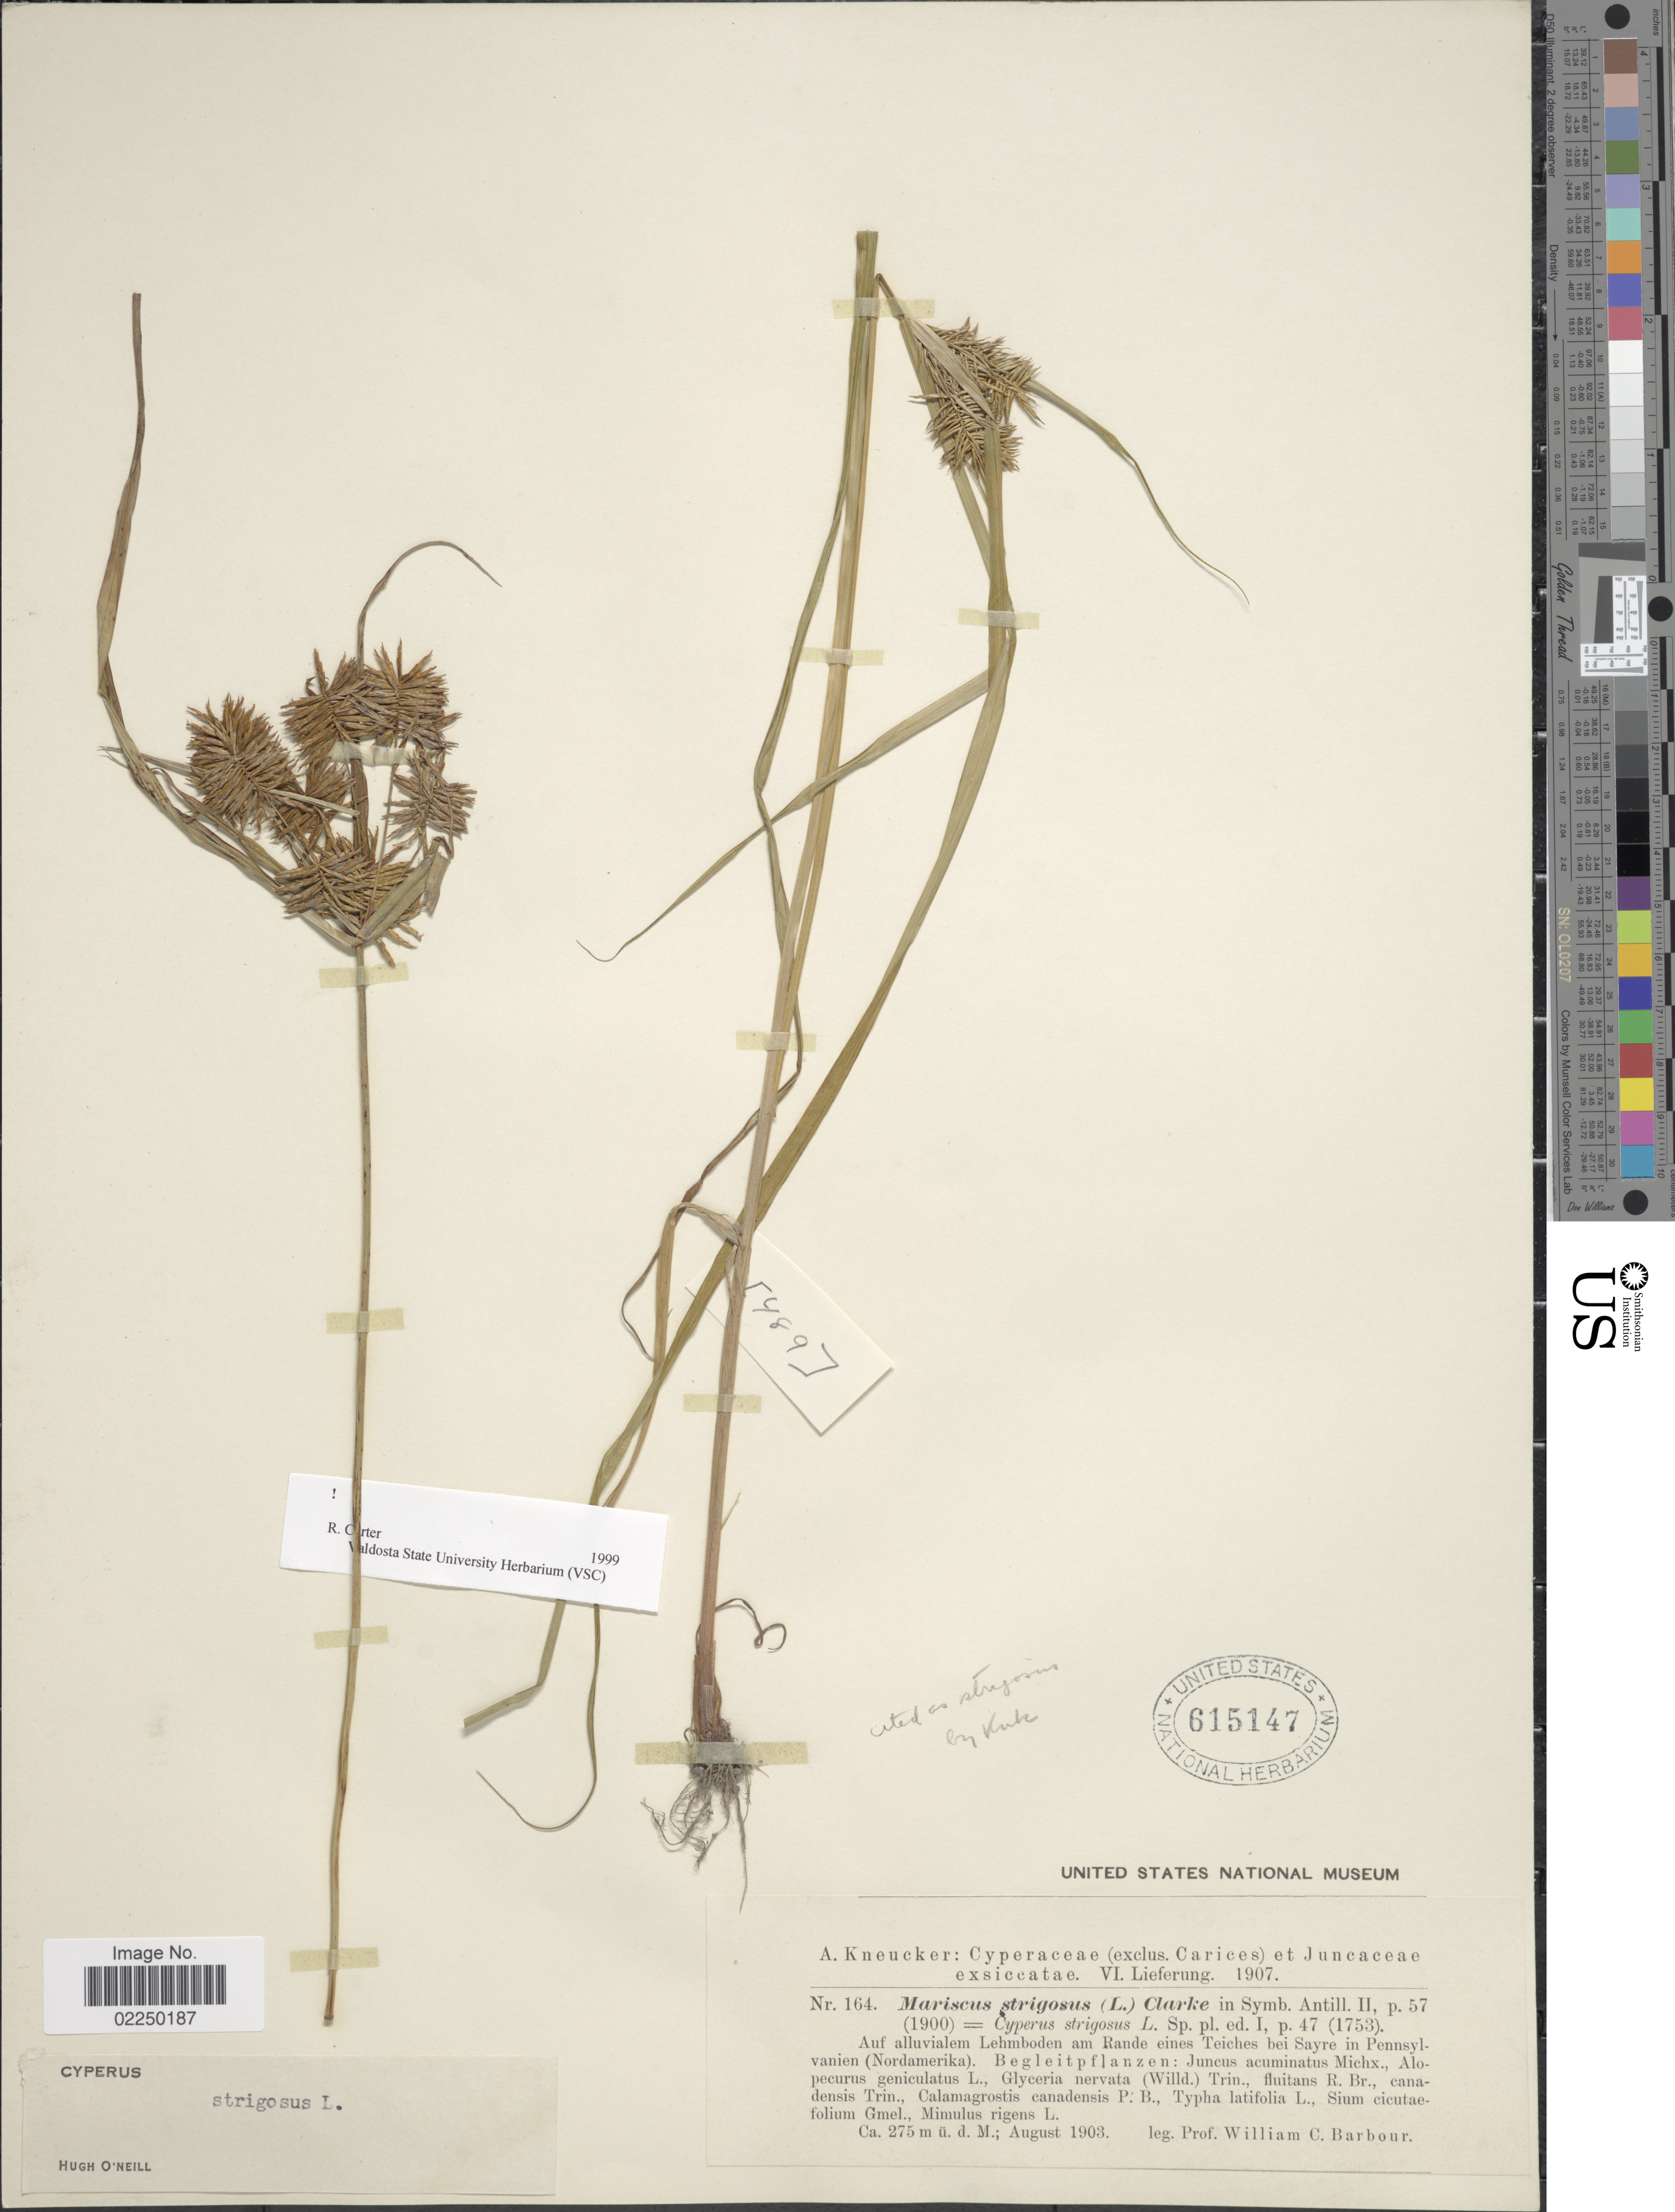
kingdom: Plantae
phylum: Tracheophyta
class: Liliopsida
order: Poales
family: Cyperaceae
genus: Cyperus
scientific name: Cyperus strigosus L.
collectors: W. Barbour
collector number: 164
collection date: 1903-08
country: United States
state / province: Pennsylvania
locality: Aud alluvialem Lehmboden am Rande eines Teiches bei Sayre in Pennsulvanien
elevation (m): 275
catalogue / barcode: US 615147